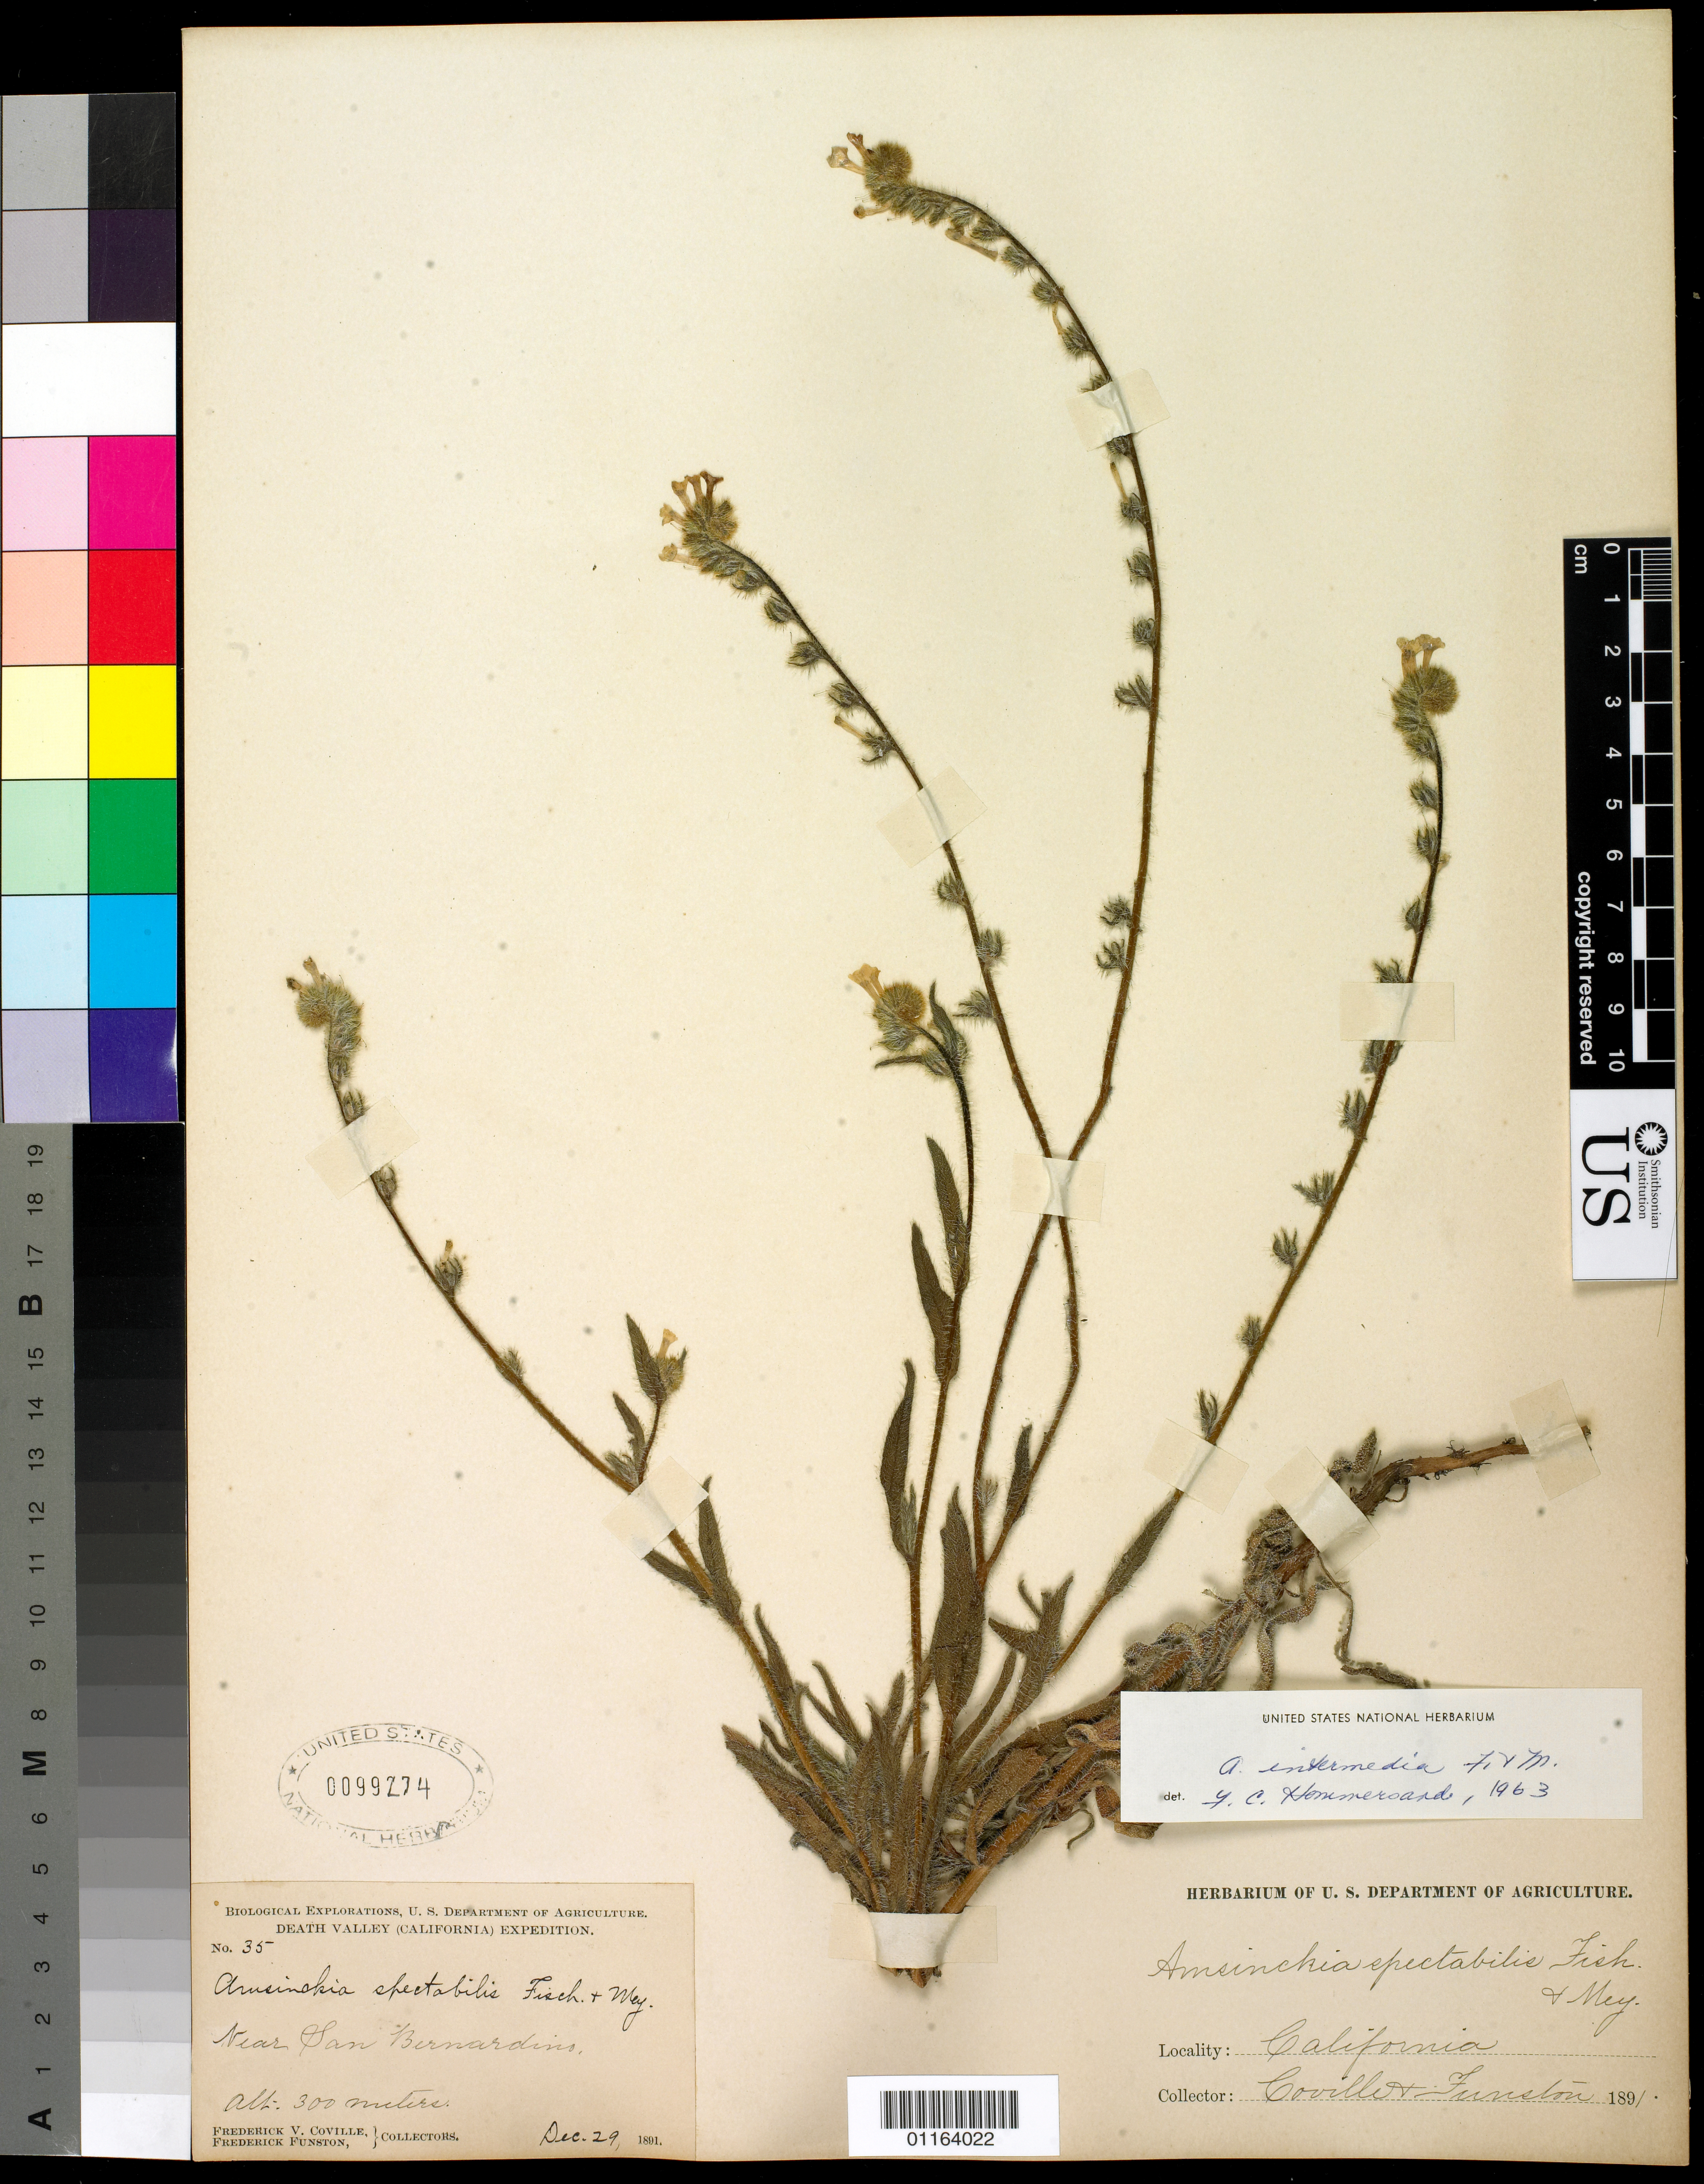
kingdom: Plantae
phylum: Tracheophyta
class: Magnoliopsida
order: Boraginales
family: Boraginaceae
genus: Amsinckia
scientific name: Amsinckia intermedia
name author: Fisch. & C.A. Mey.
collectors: F. V. Coville & F. Funston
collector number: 35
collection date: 1891-12-29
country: United States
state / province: California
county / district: San Bernardino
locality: Near San Bernardino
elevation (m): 300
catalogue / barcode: US 99274